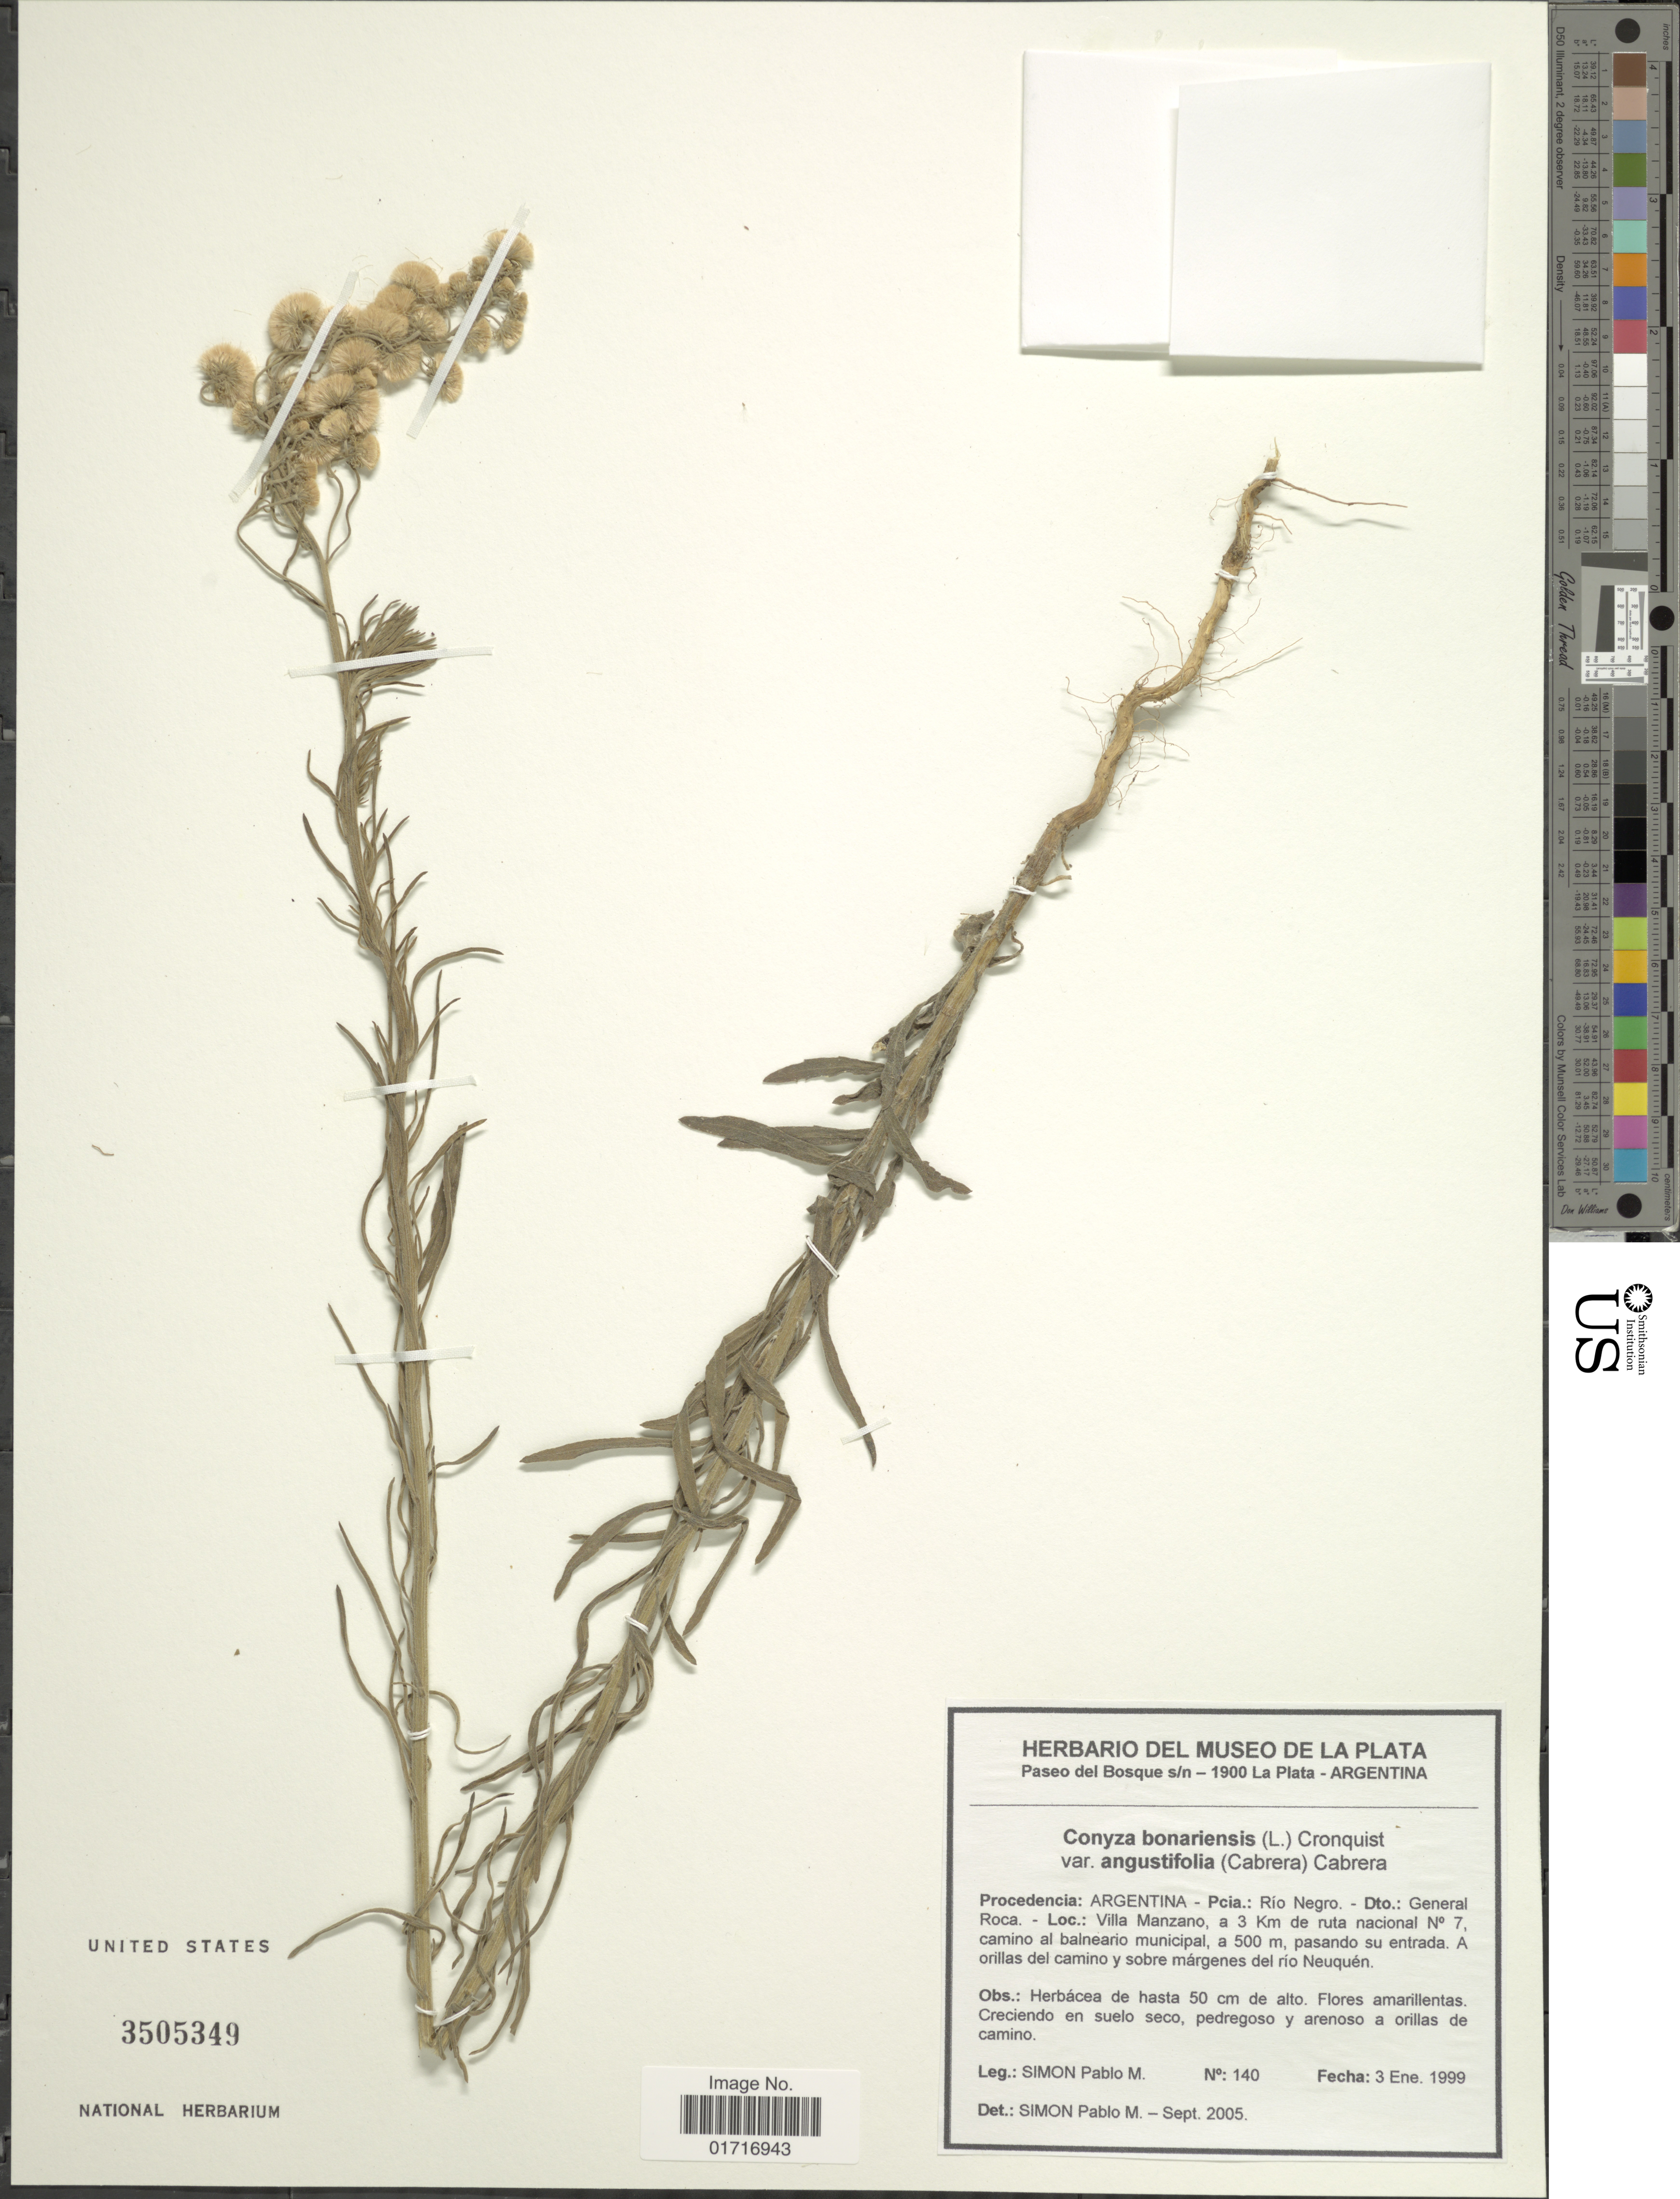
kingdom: Plantae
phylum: Tracheophyta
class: Magnoliopsida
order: Asterales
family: Asteraceae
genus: Conyza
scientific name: Conyza bonariensis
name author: (L.) Cronq.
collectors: P. M. Simón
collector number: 140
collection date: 1999-01-03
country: Argentina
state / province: Rio Negro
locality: Argentina - Pcia. : Rio Negro. - Dto.:General Roca, Villa Manzano, a 3 km de ruta nacional Nº 7 camino al balneario municipal. pasando su entrada. A orillas del camino y sobre margenes del rio Neuquen.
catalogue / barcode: US 3505349